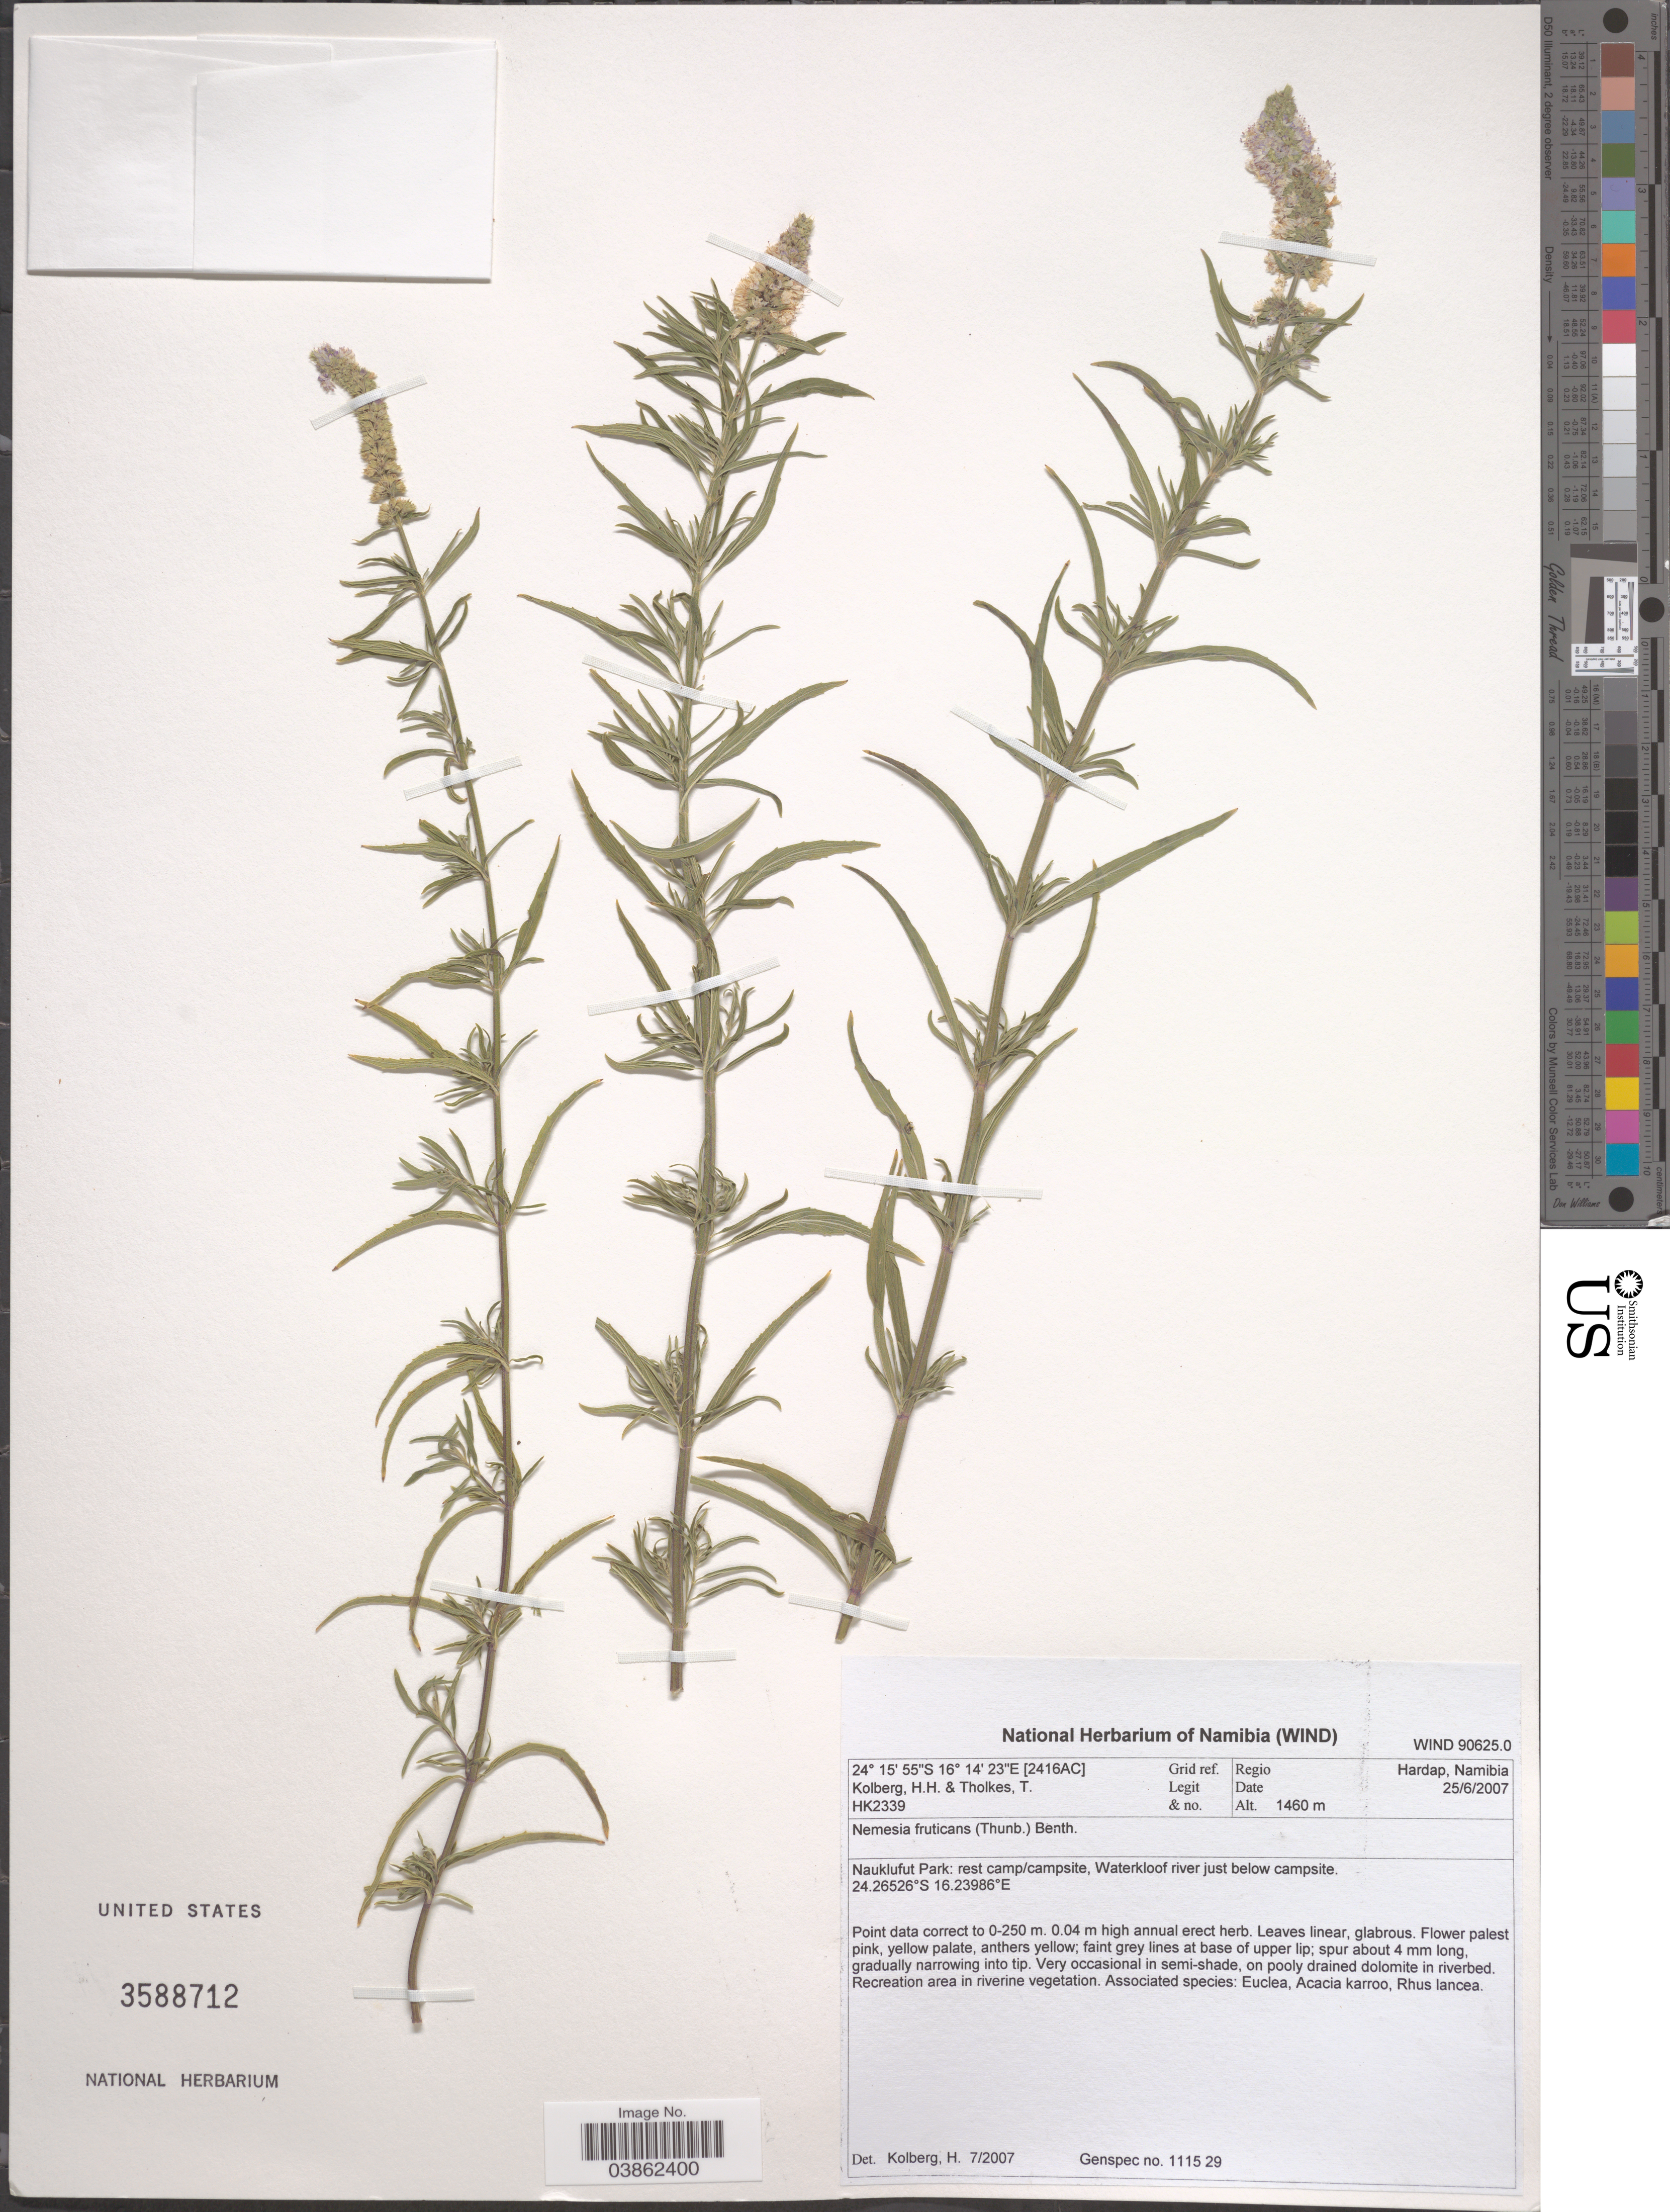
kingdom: Plantae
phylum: Tracheophyta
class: Magnoliopsida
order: Lamiales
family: Scrophulariaceae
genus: Nemesia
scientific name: Nemesia fruticans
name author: Benth.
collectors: H. H. Kolberg & T. Tholkes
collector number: HK2339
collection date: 2007-06-25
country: Namibia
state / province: Hardap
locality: [2416AC] Grid ref. Regio Hardap, Namibia. Nauklufut Park: rest camp/campsite, Waterkloof river just below campsite. 24.26526°S 16.23986°E.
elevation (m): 1460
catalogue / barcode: US 3588712